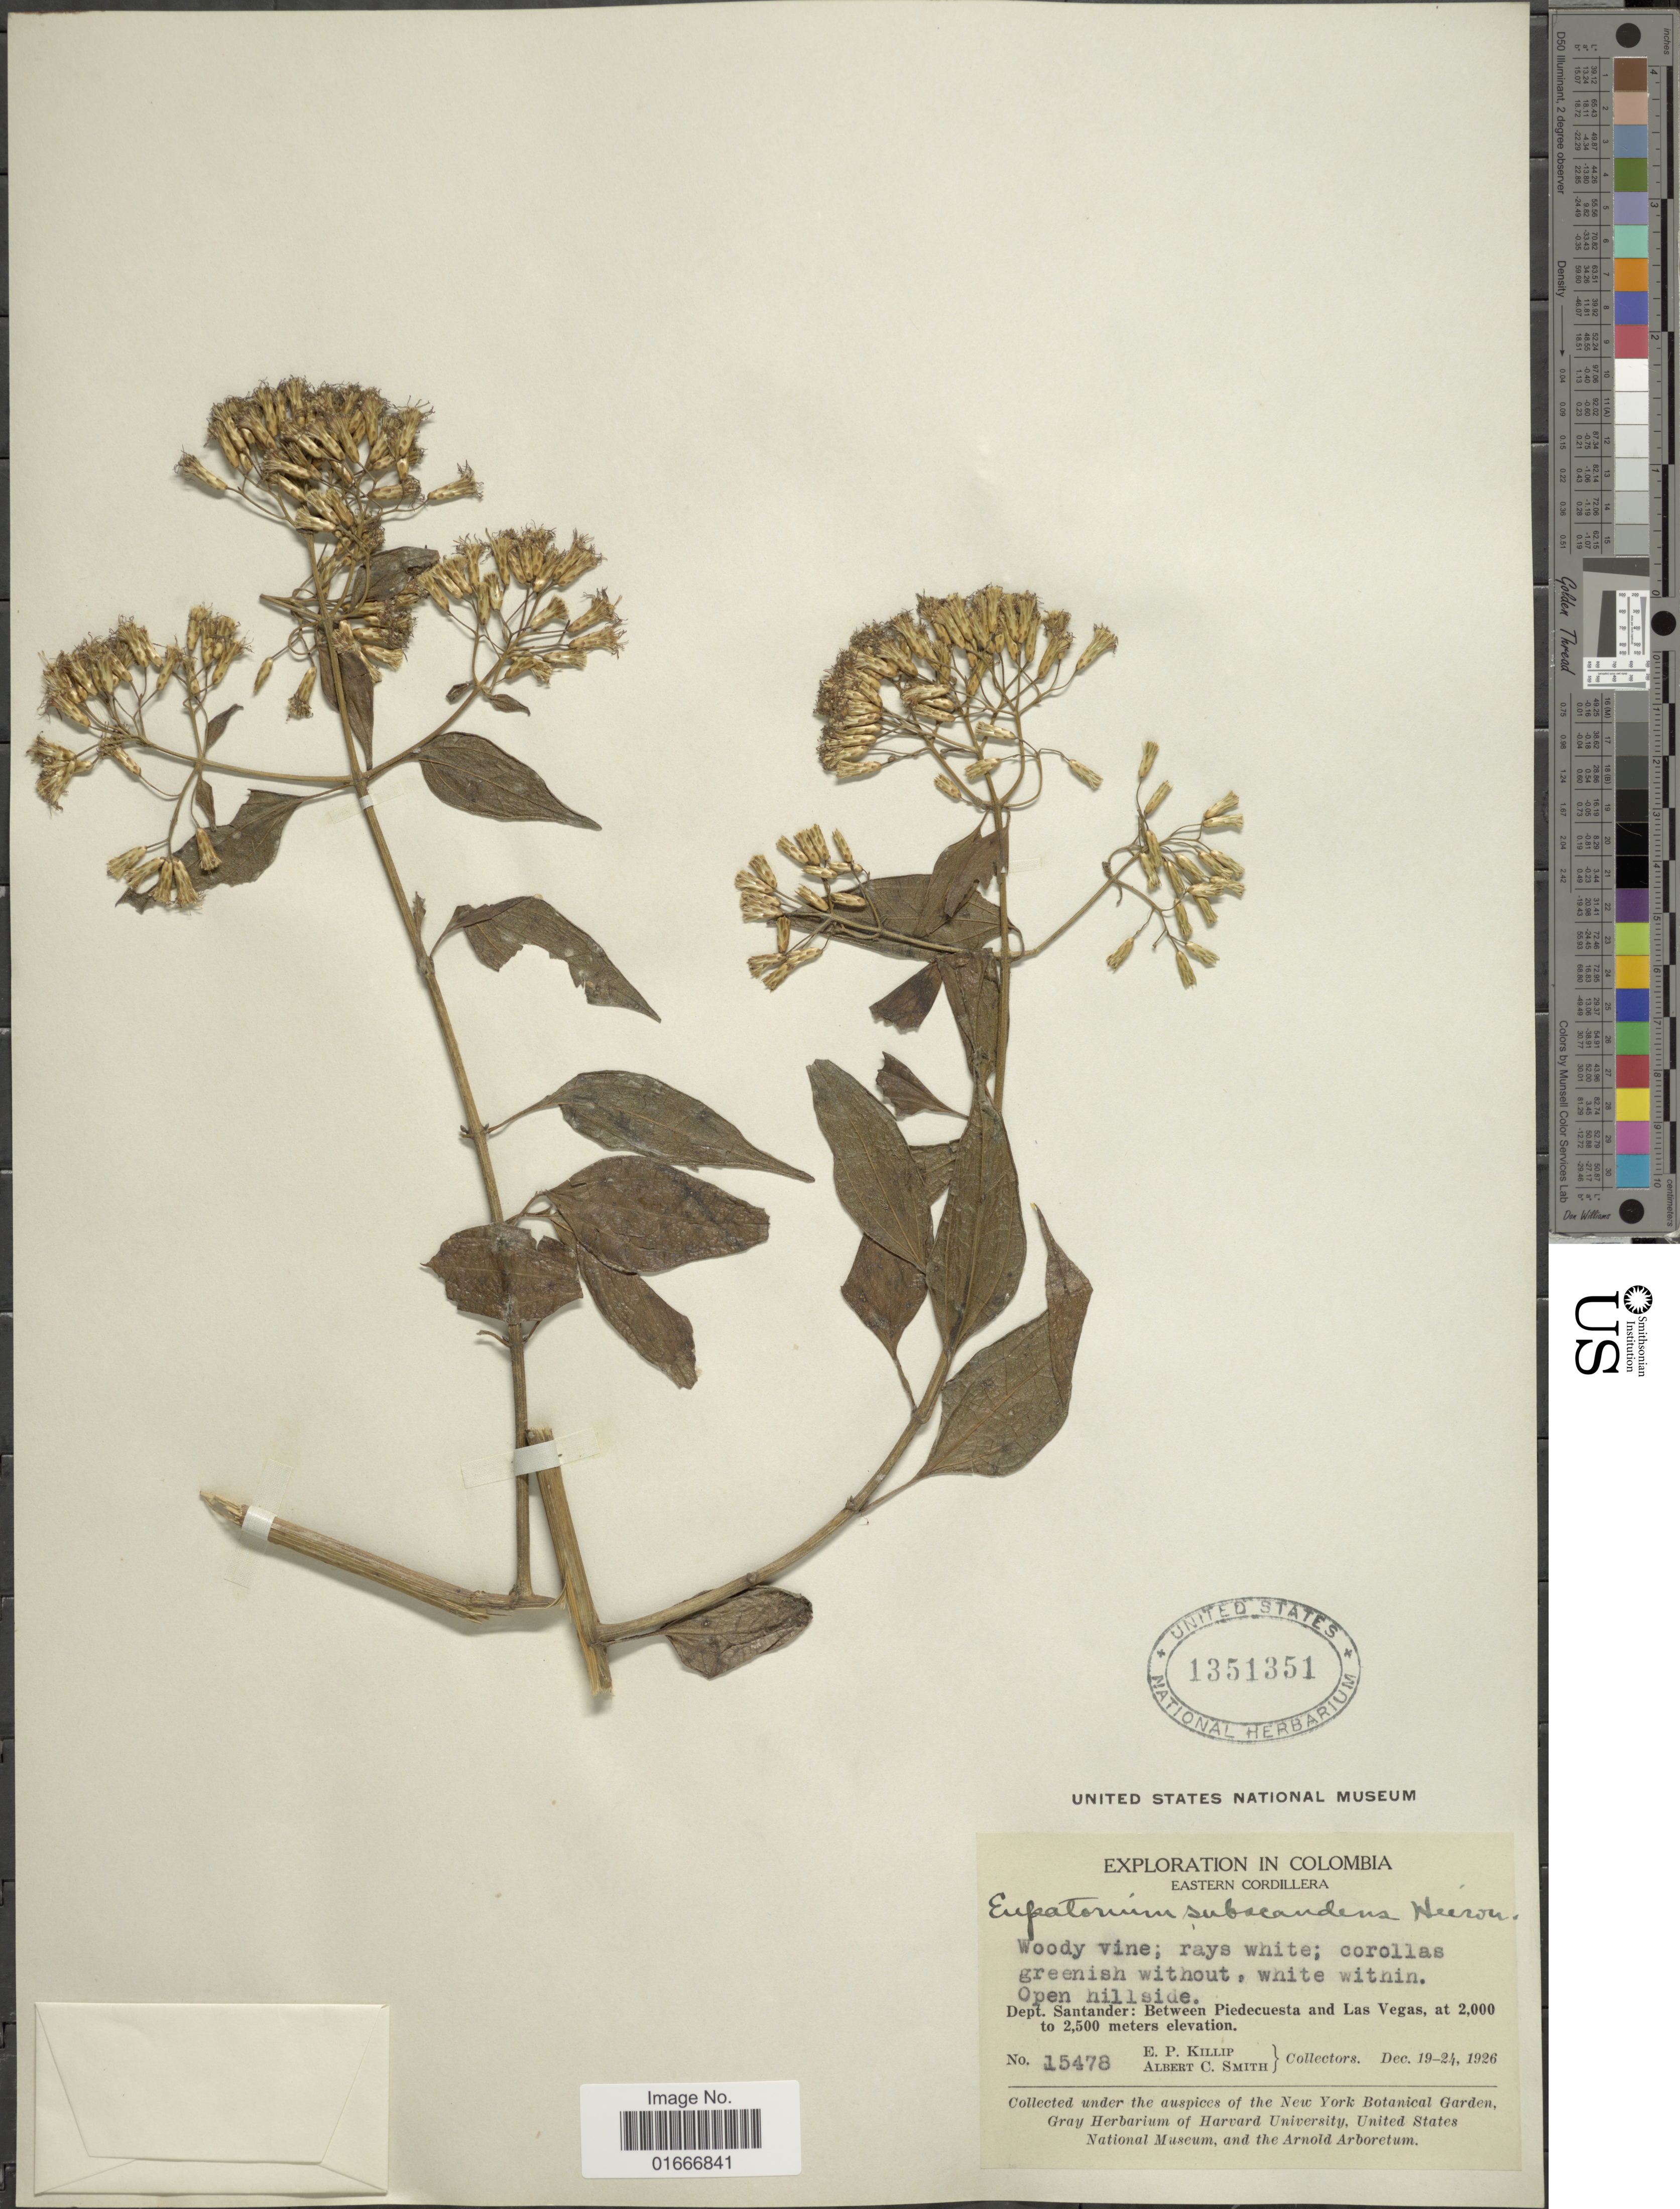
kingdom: Plantae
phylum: Tracheophyta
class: Magnoliopsida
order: Asterales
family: Asteraceae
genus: Chromolaena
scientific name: Chromolaena subscandens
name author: (Hieron.) R.M. King & H. Rob.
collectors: E. P. Killip & A. C. Smith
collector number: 15478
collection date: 1926-12-19/1926-12-24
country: Colombia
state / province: Santander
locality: Colombia. Open hillside. Eastern Cordillera. Dept. Santander: Between Pi4edecuesta and Las Vegas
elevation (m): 2000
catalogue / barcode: US 1351351